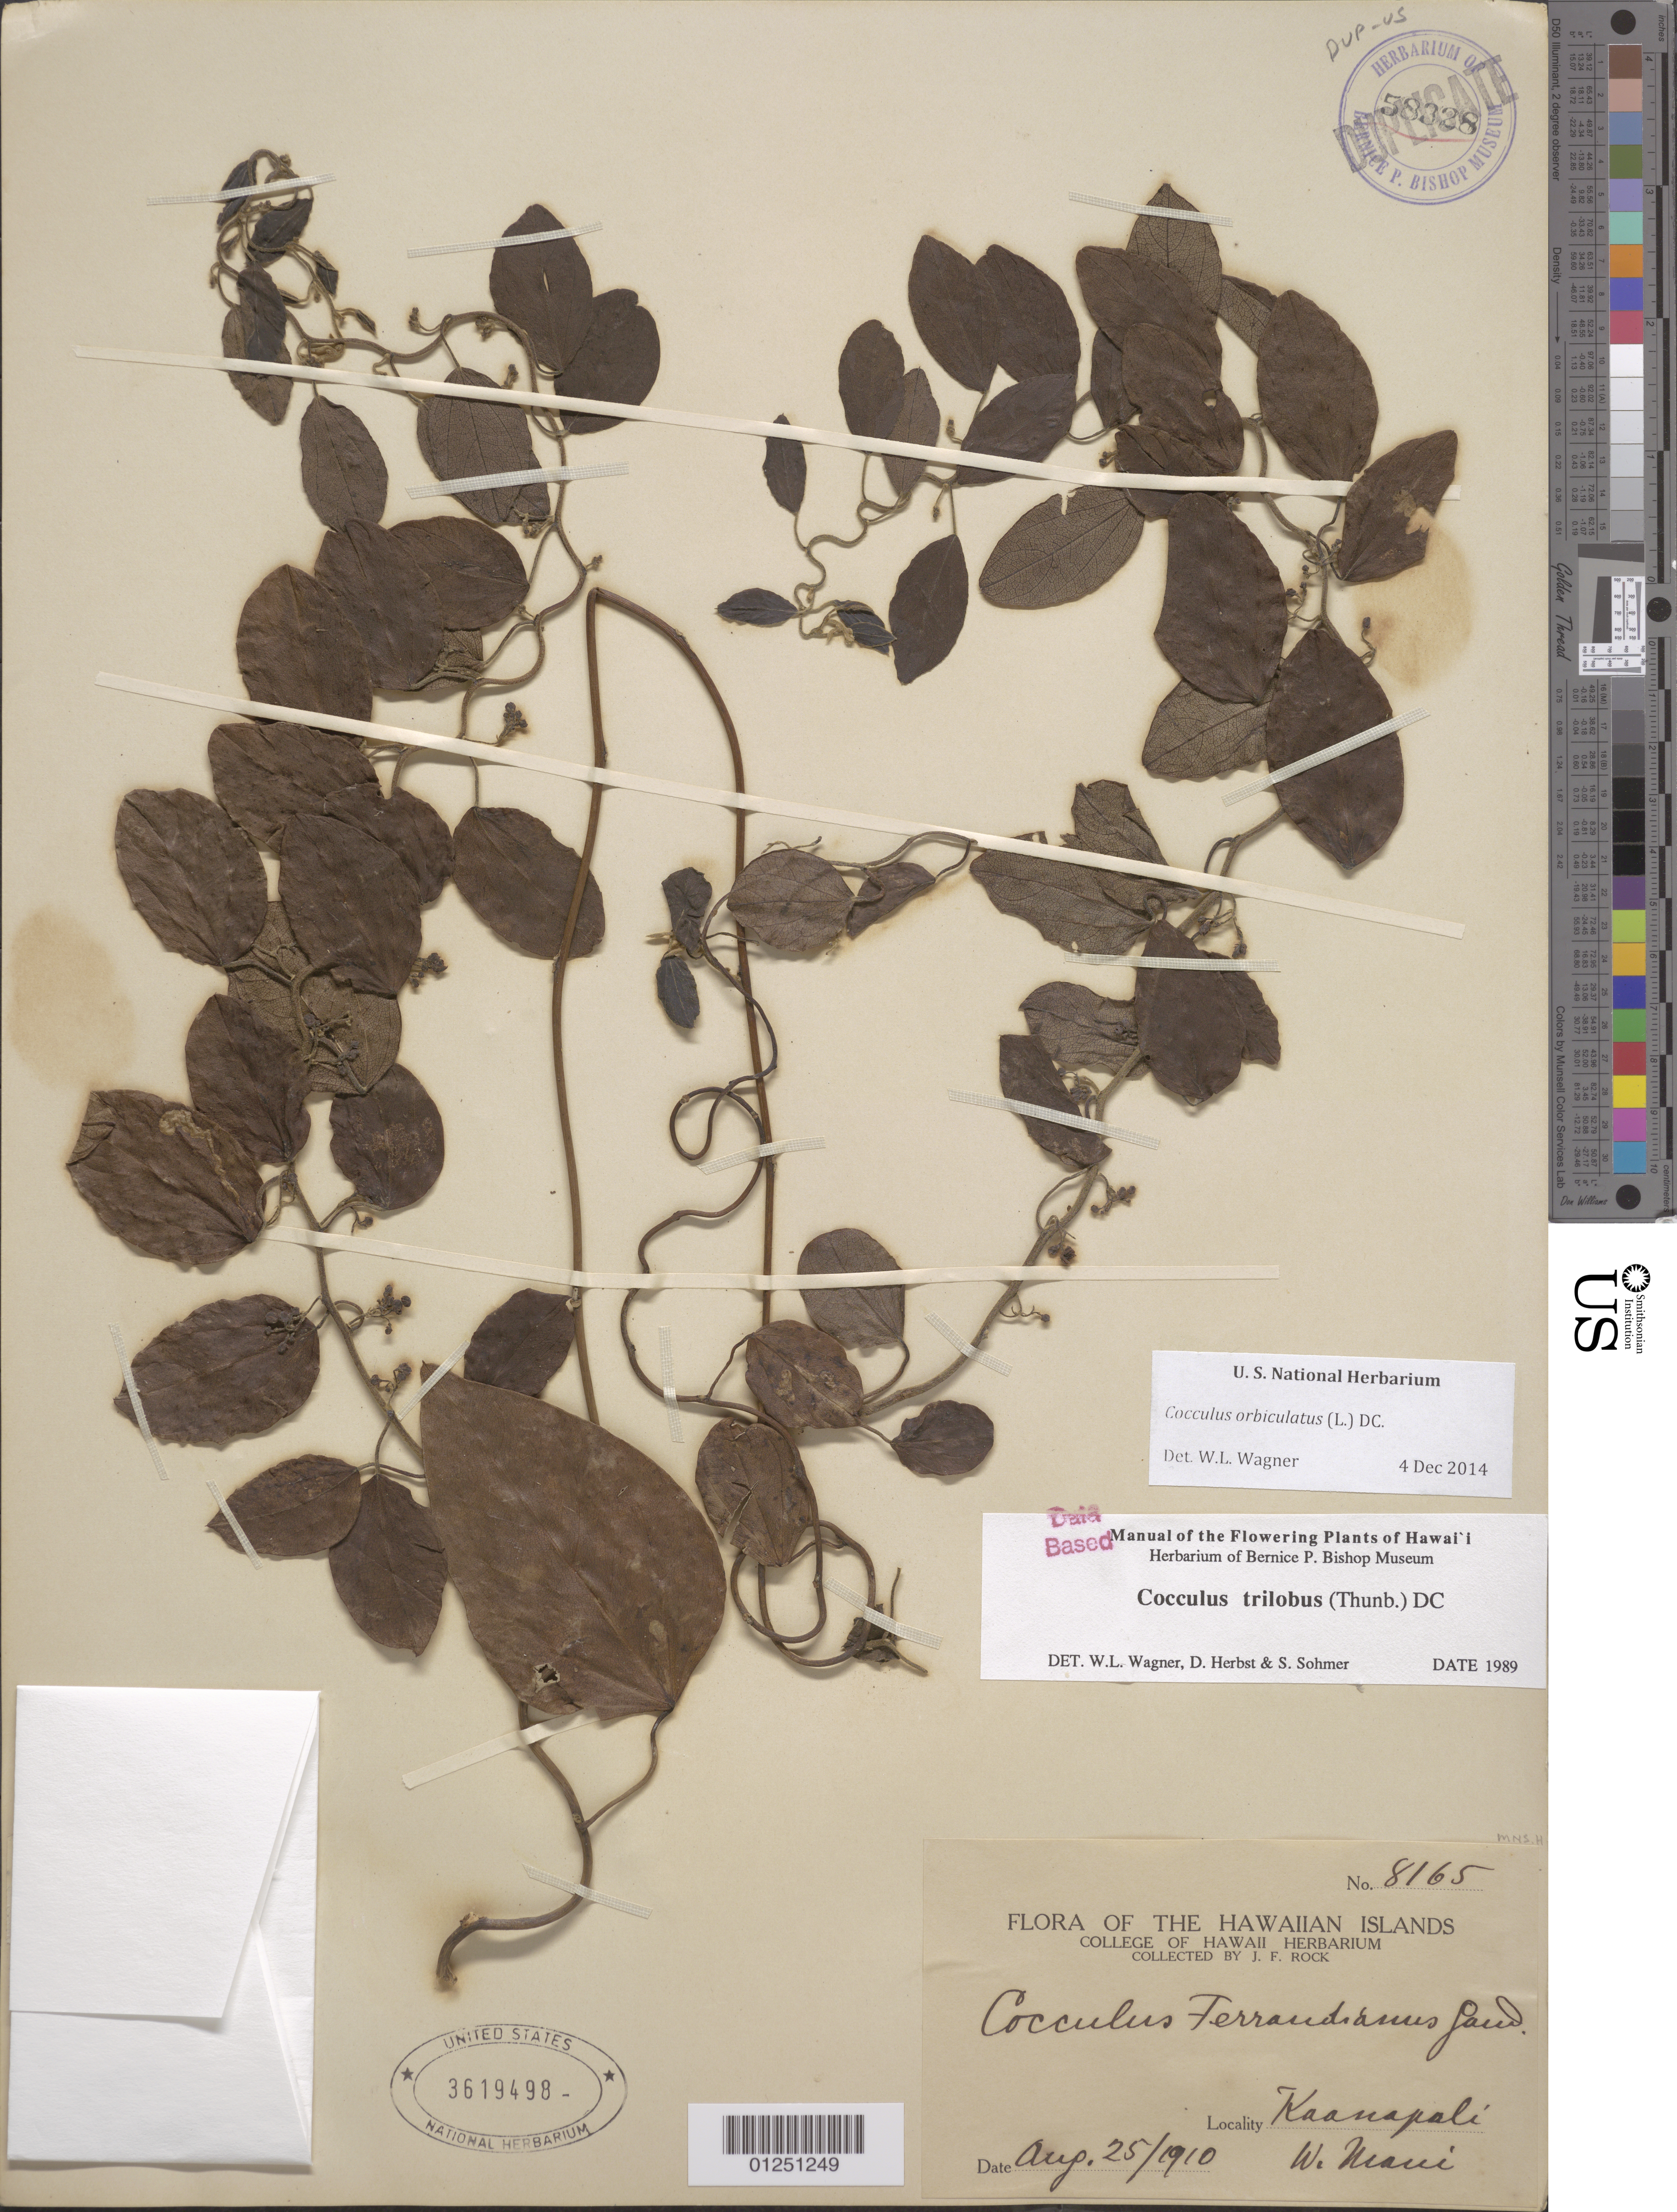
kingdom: Plantae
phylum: Tracheophyta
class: Magnoliopsida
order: Ranunculales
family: Menispermaceae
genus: Cocculus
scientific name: Cocculus orbiculatus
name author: (L.) DC.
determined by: Wagner, W. L., (BOT), Smithsonian Institution - National Museum of Natural History (UNITED STATES)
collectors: J. F. Rock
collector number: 8165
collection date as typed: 25 Aug 1910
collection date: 1910-08-25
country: United States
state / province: Hawaii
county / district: Maui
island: Maui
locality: West Maui; Kaanapoli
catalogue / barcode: US 3619498